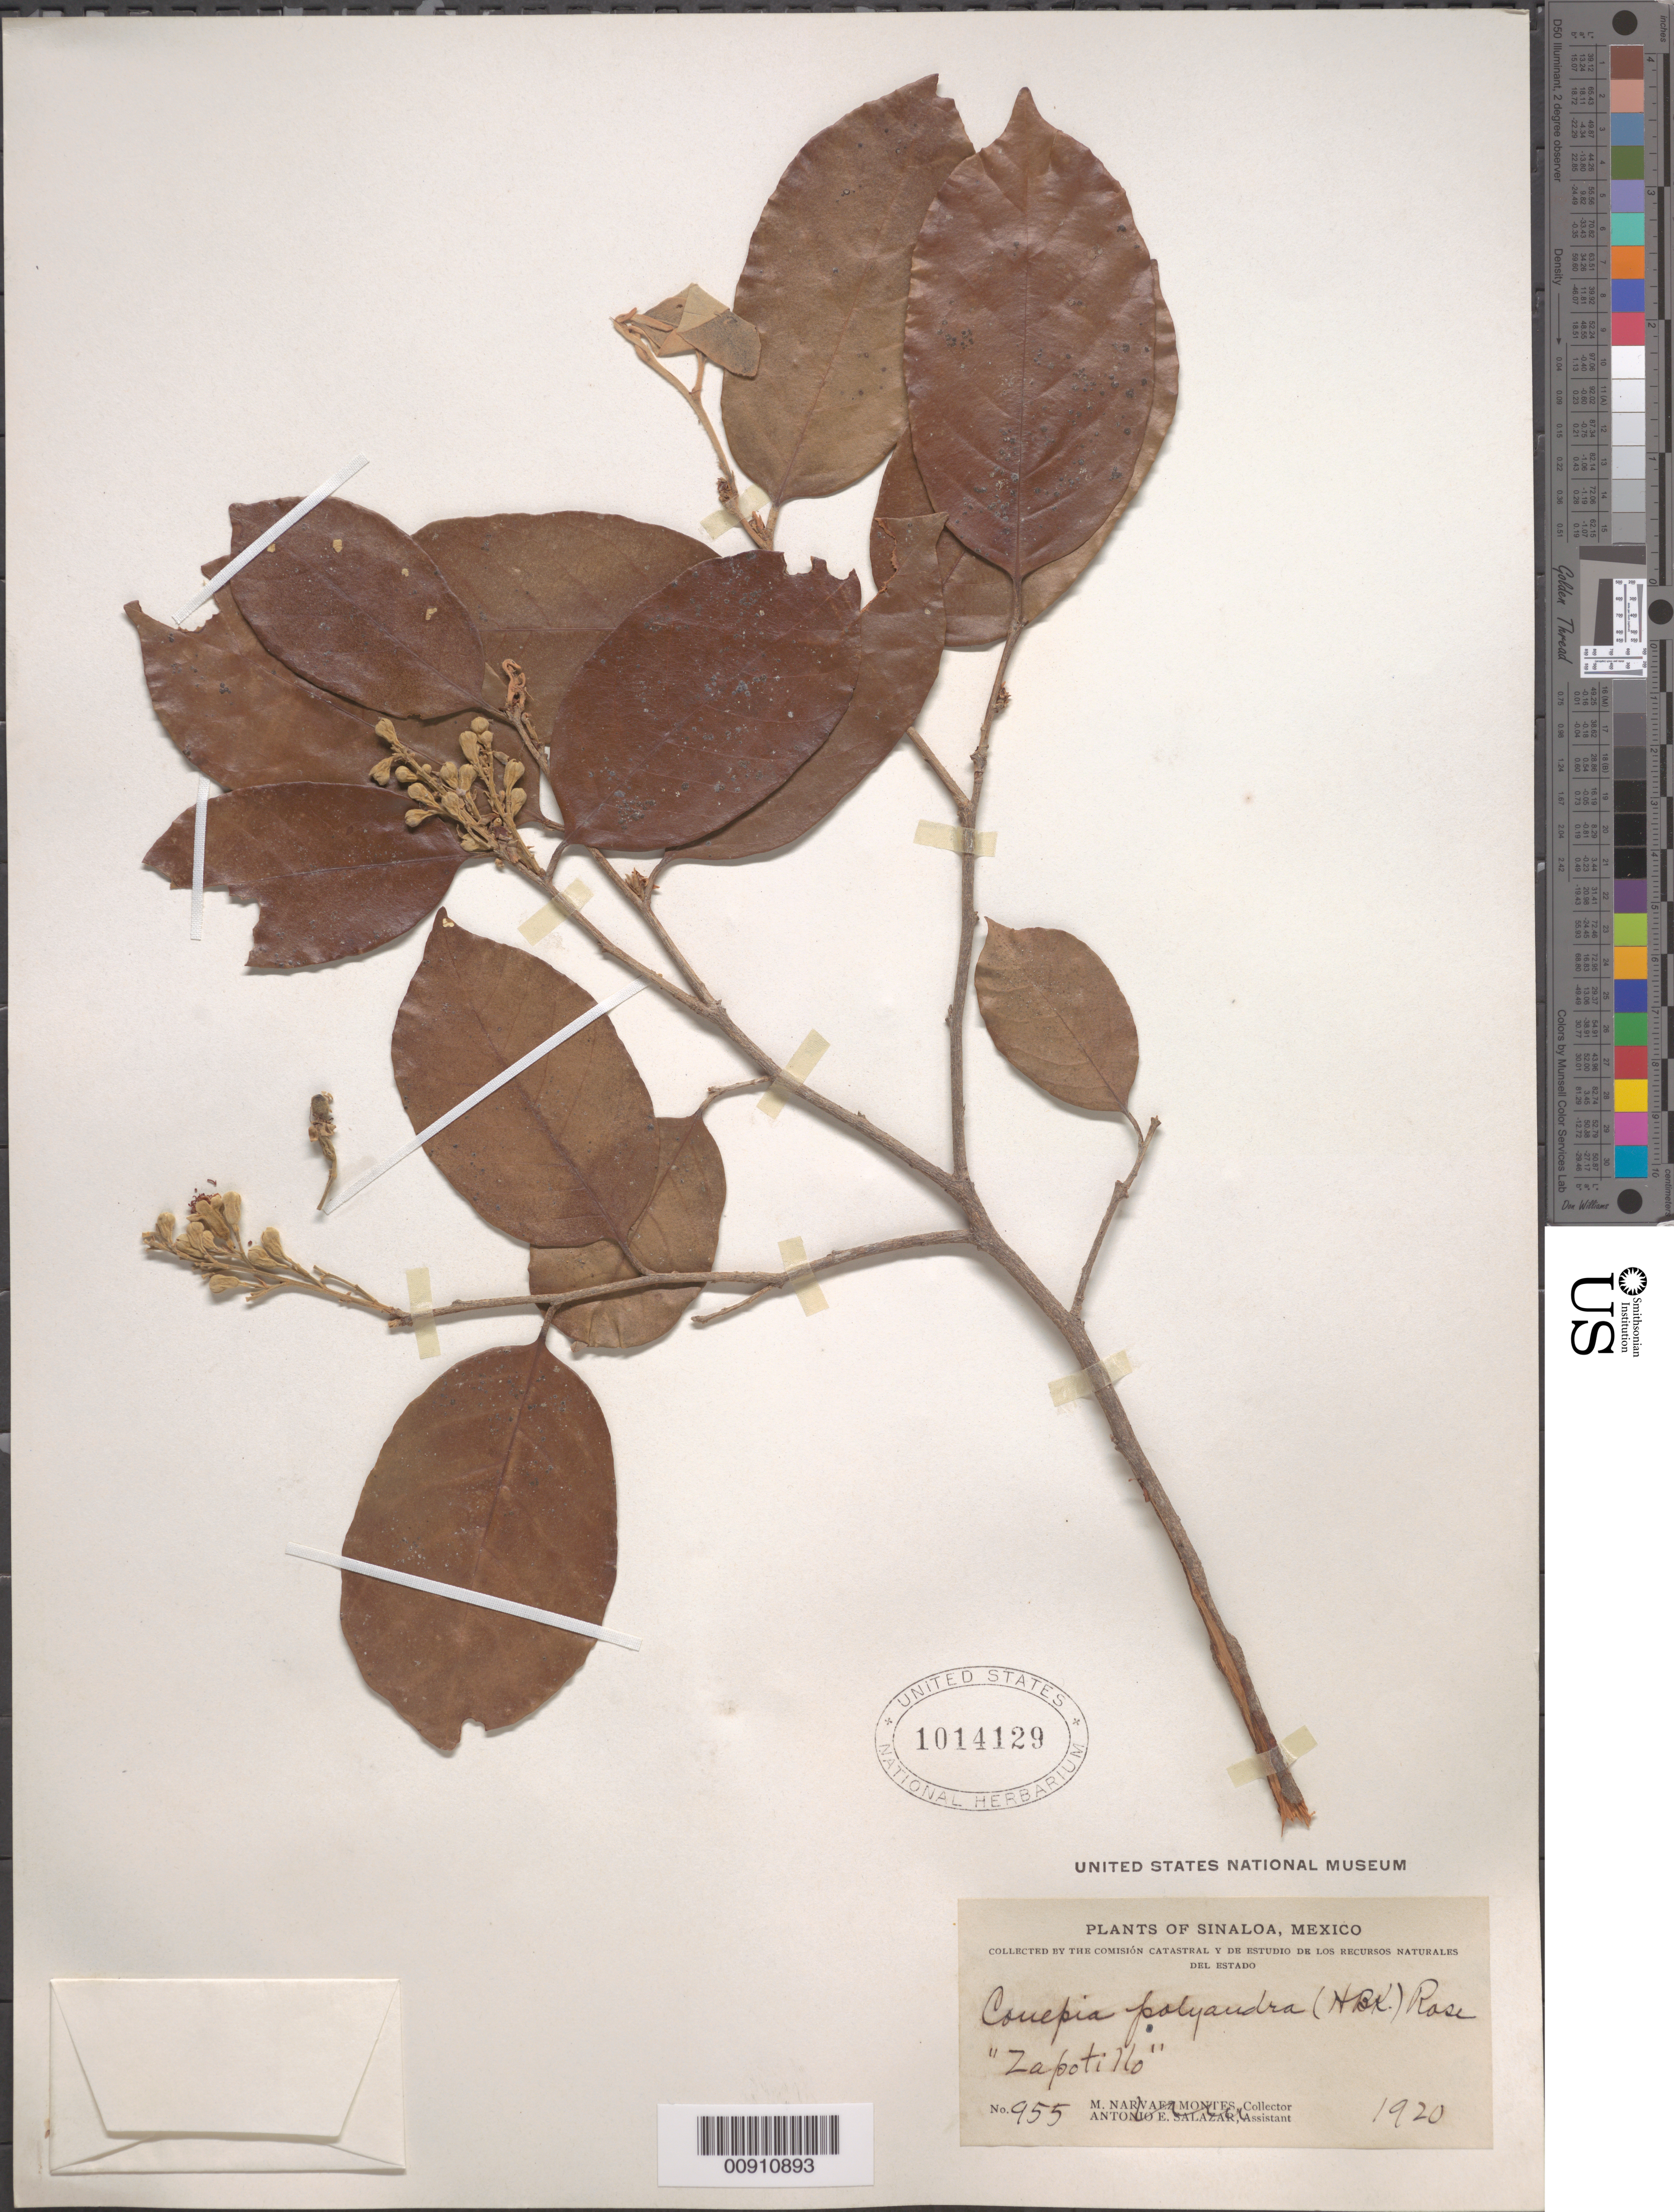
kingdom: Plantae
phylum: Tracheophyta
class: Magnoliopsida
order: Malpighiales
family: Chrysobalanaceae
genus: Couepia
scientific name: Couepia polyandra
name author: (Kunth) Rose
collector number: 955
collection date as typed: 1920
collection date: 1920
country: Mexico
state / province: Sinaloa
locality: Sinaloa.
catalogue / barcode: US 1014129